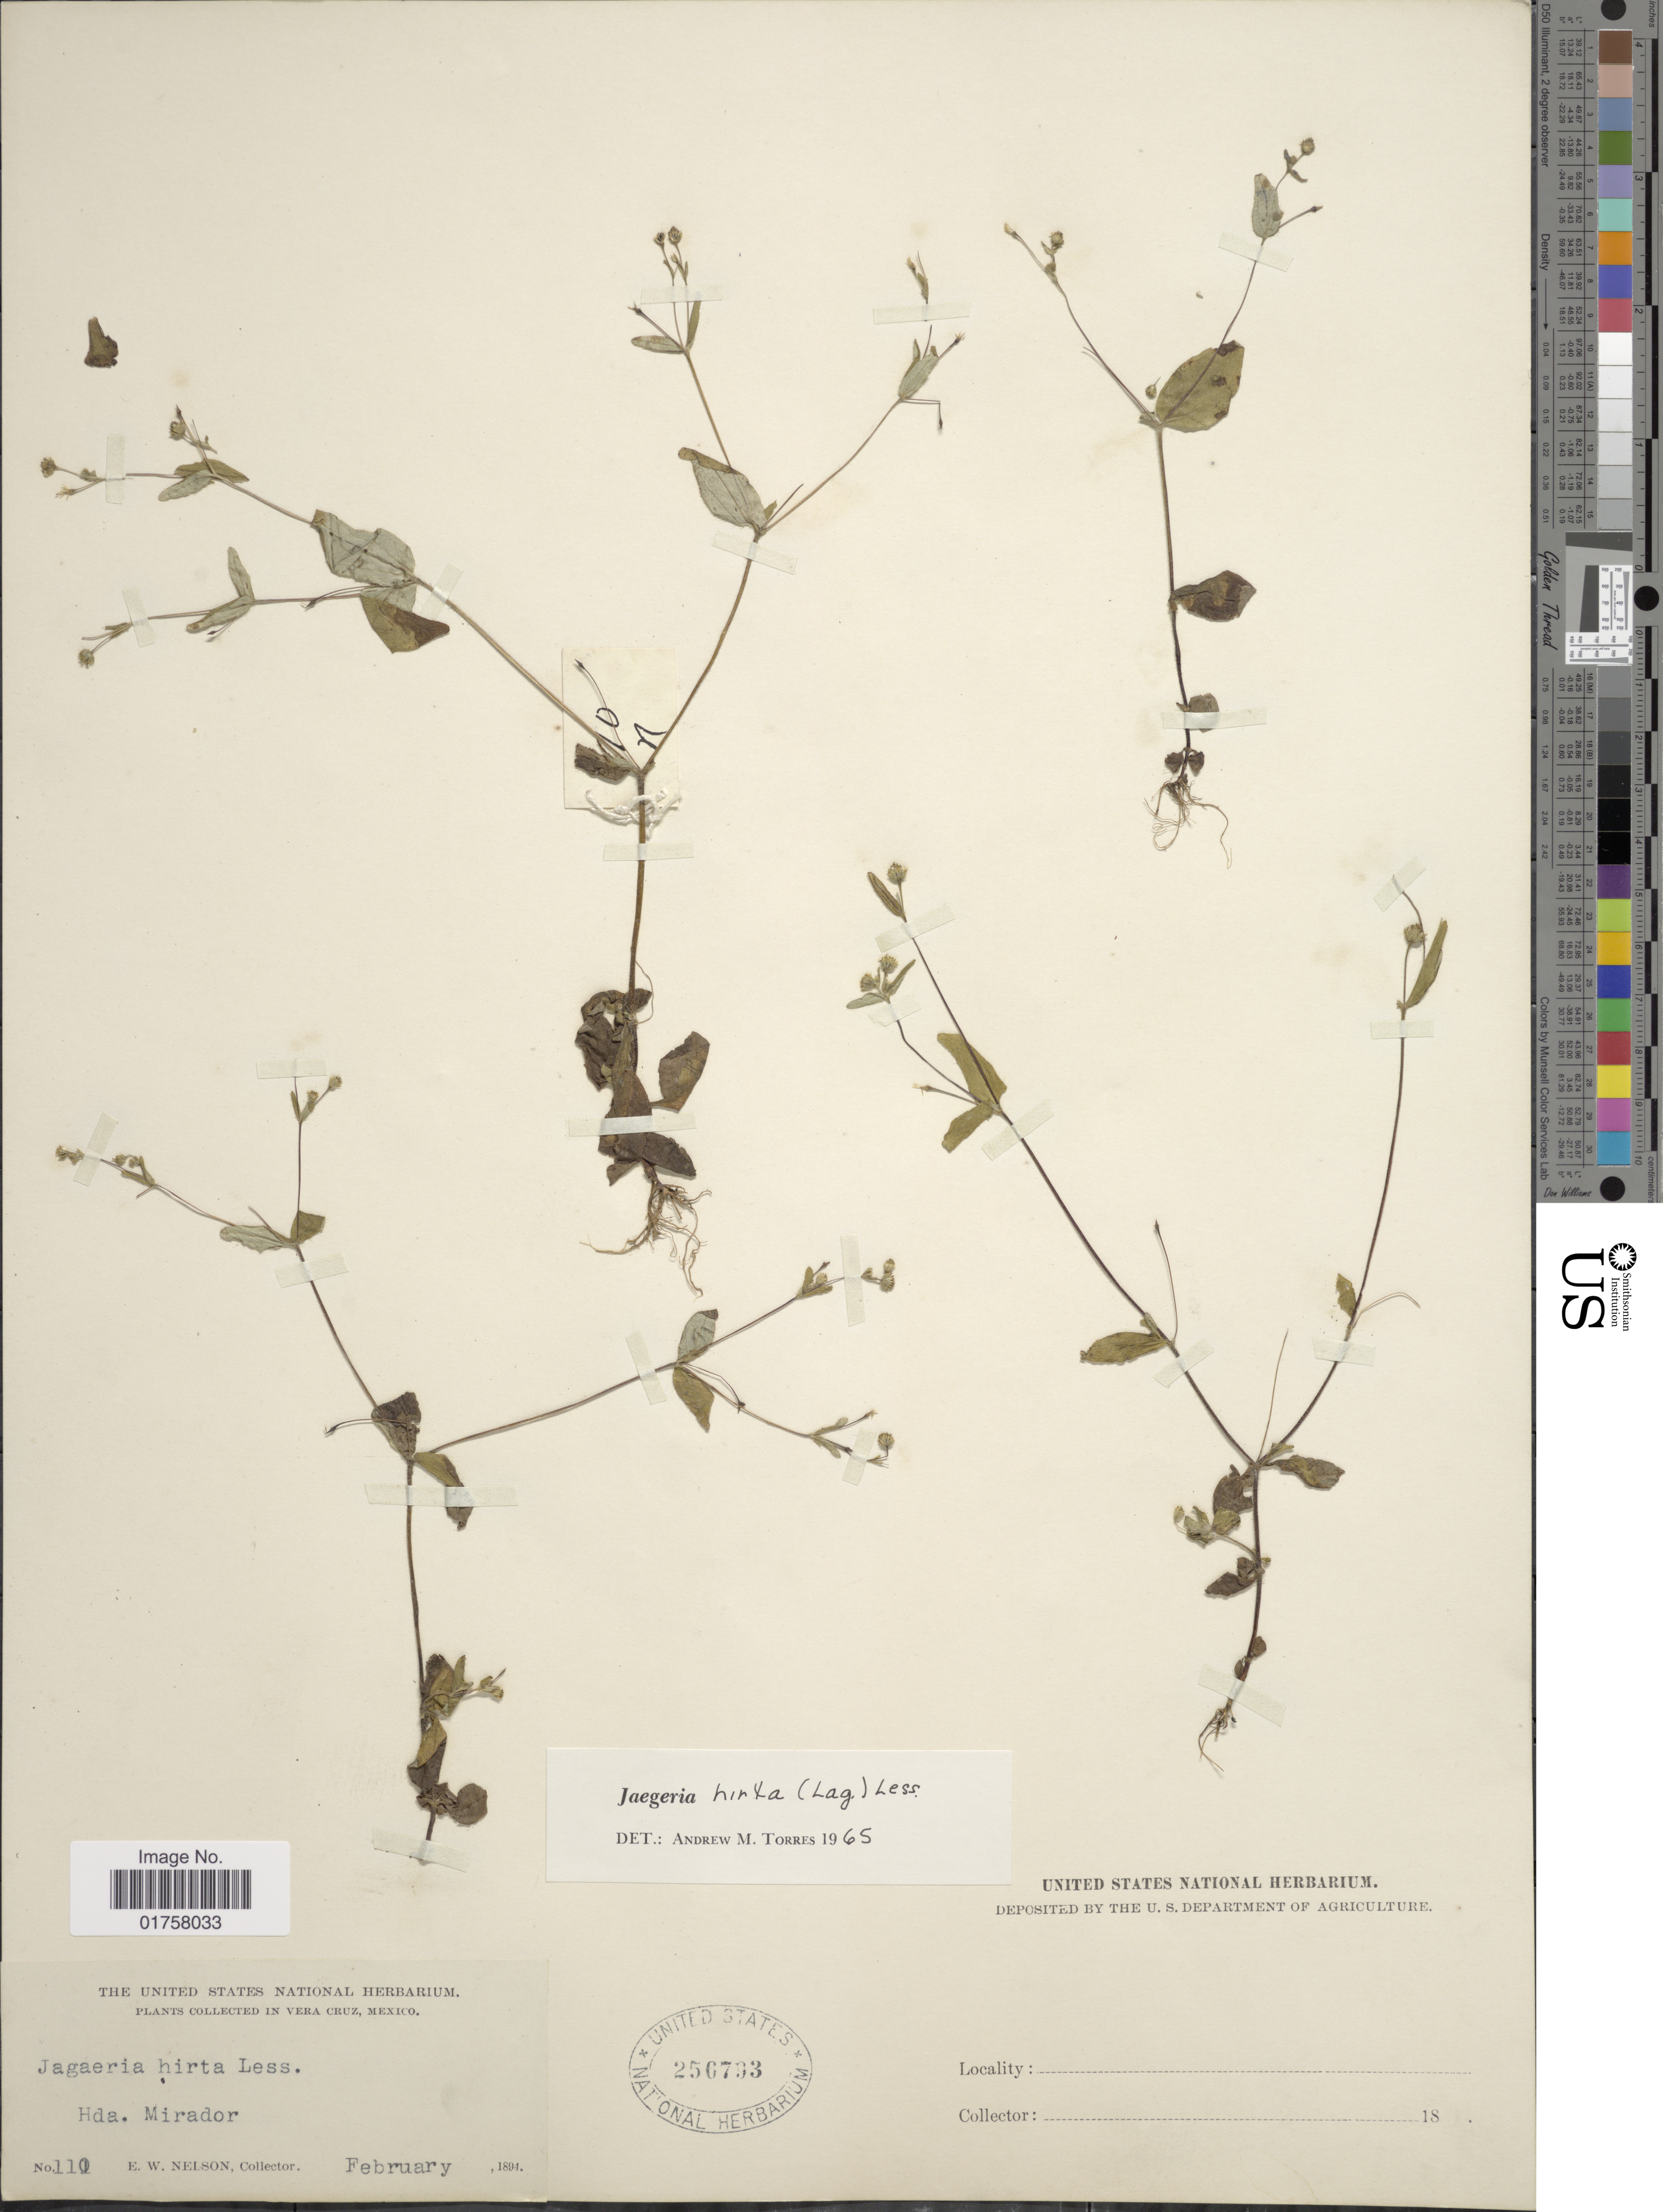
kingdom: Plantae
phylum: Tracheophyta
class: Magnoliopsida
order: Asterales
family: Asteraceae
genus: Jaegeria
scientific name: Jaegeria hirta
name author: (Lag.) Less.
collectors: E. W. Nelson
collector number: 111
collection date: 1894-02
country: Mexico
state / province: Veracruz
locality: Vera cruz, Hda. Mirador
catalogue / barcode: US 256793